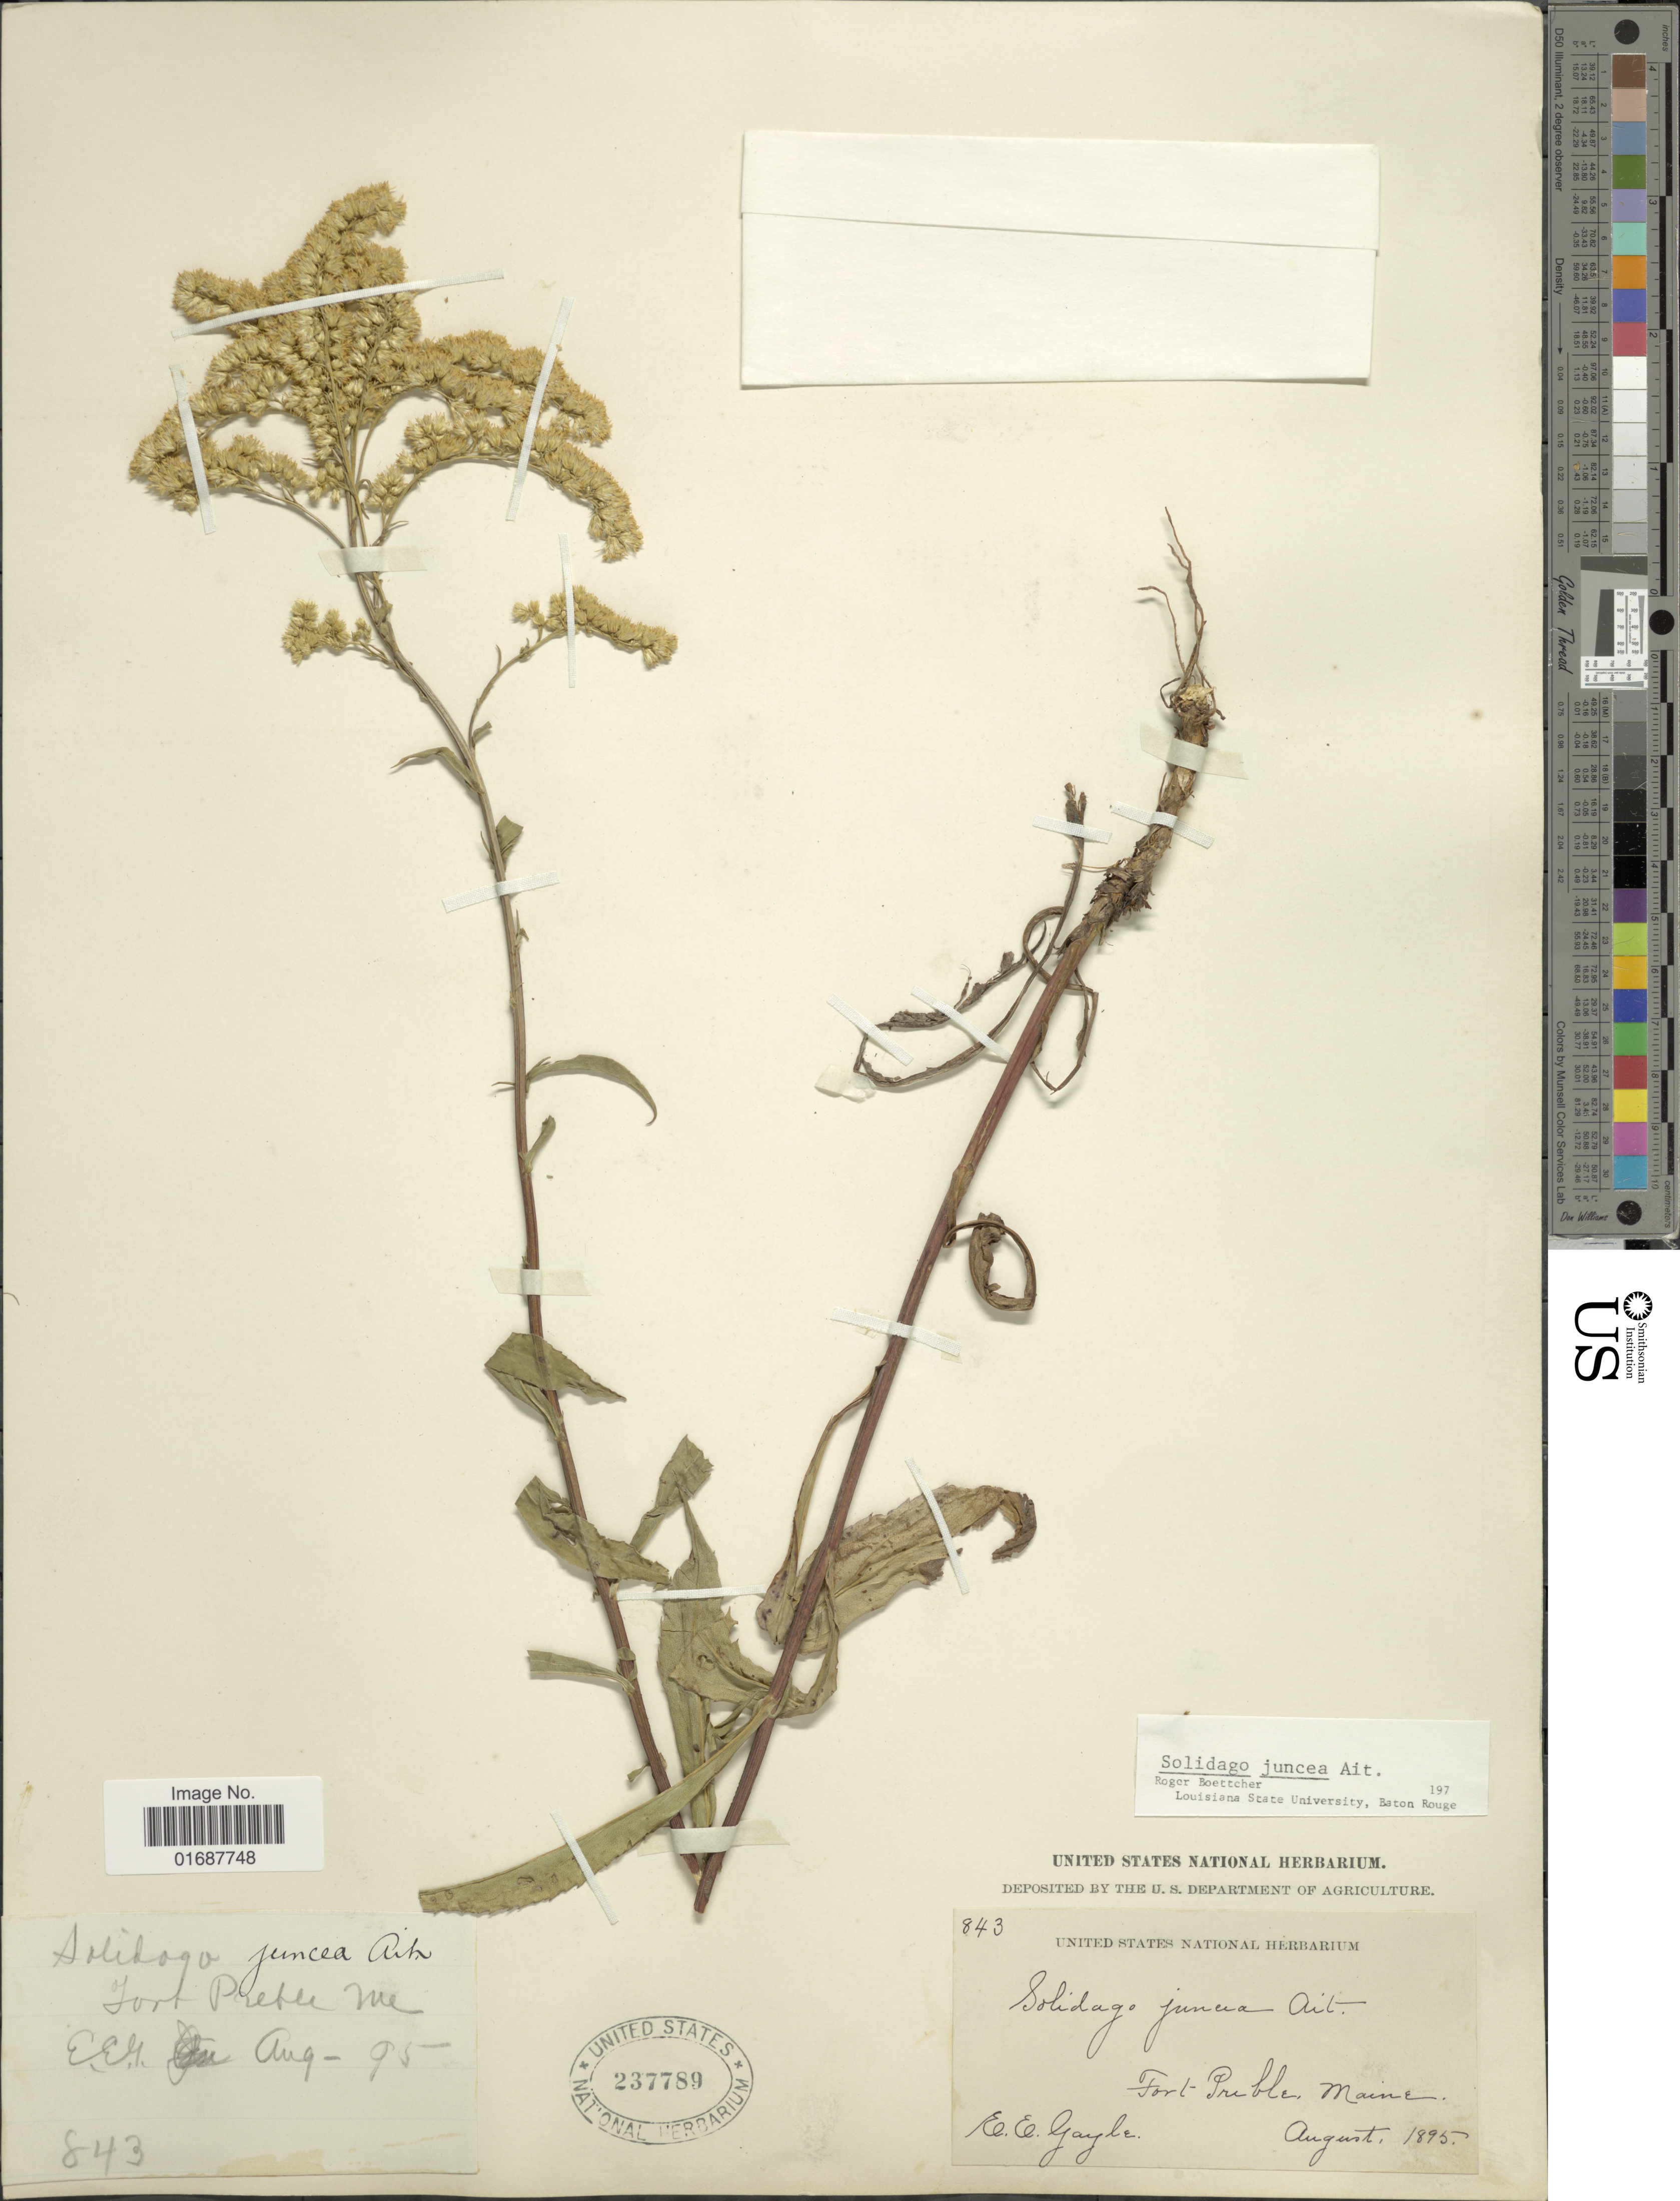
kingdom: Plantae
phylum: Tracheophyta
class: Magnoliopsida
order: Asterales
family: Asteraceae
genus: Solidago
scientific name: Solidago juncea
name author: Aiton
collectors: E. Gayle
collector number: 843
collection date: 1895-08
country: United States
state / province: Maine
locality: Fort Preble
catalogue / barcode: US 237789